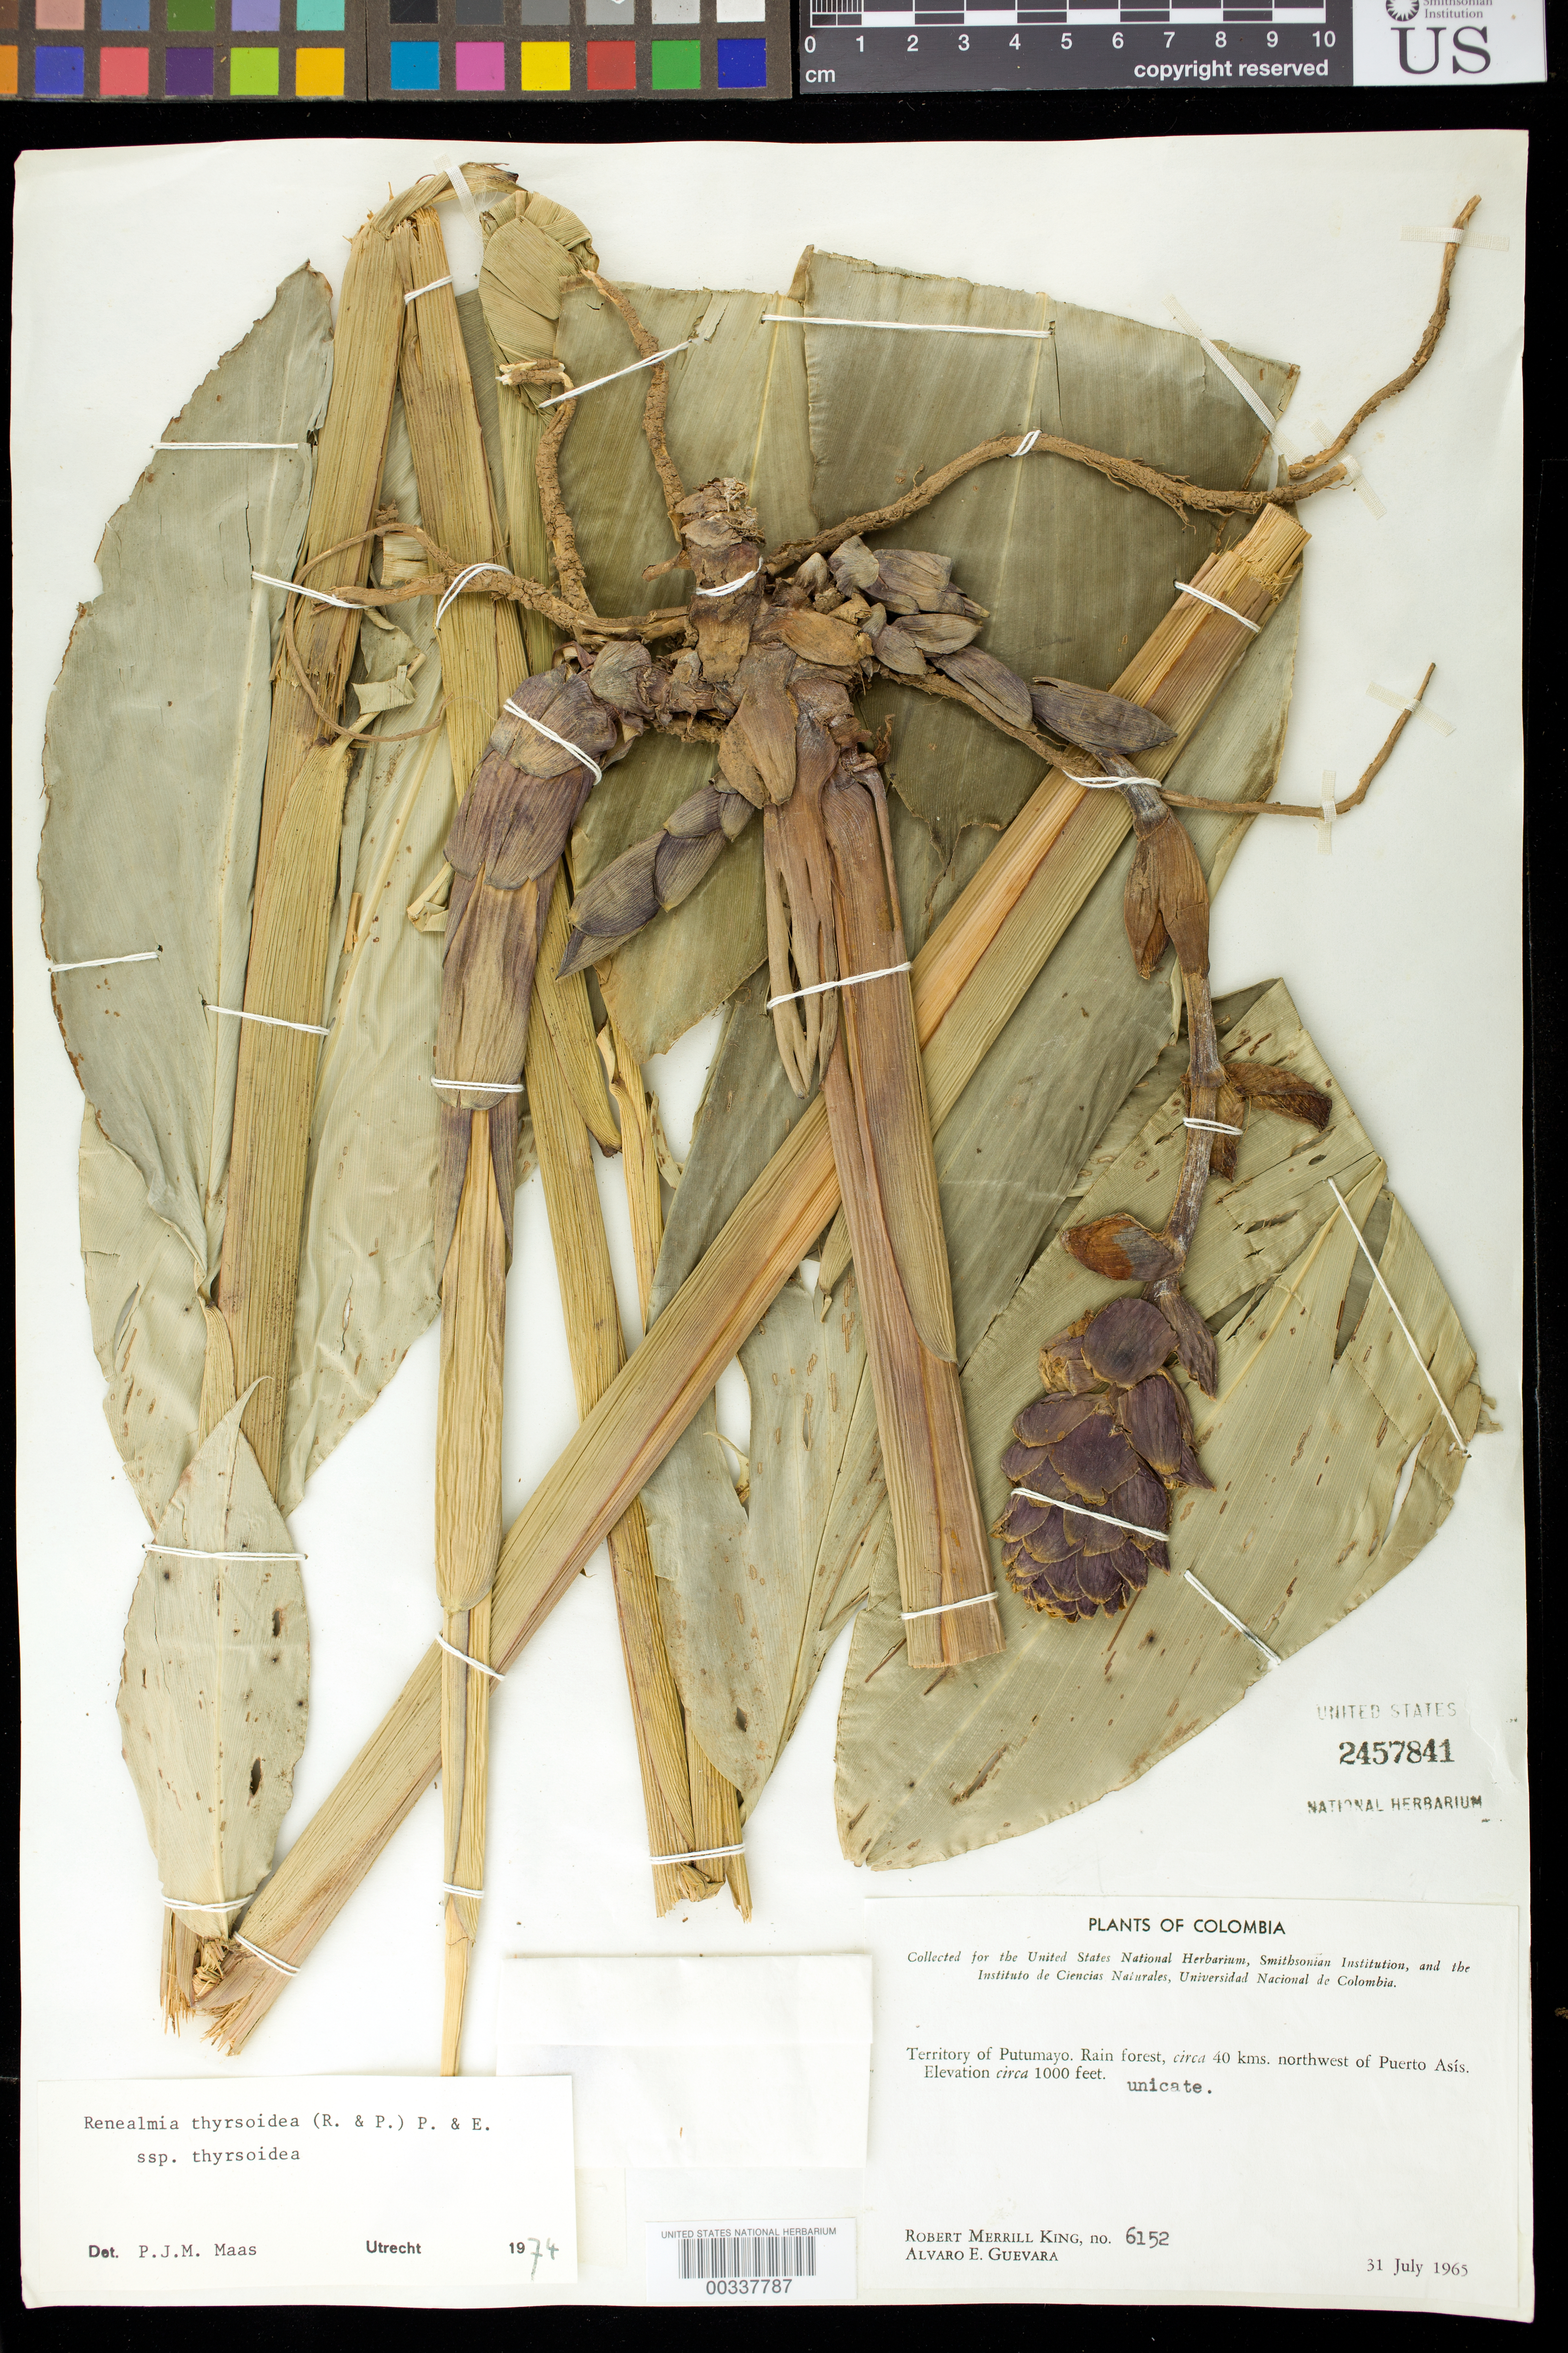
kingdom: Plantae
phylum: Tracheophyta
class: Liliopsida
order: Zingiberales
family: Zingiberaceae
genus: Renealmia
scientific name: Renealmia thyrsoidea subsp. thyrsoidea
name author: (Ruiz & Pav.) Poepp. & Endl.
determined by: Maas, Paul J. M.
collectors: R. M. King & A. E. Guevara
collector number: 6152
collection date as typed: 31 Jul 1965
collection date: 1965-07-31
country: Colombia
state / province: Putumayo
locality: Rain forest, circa 40 km NW of Puerto Asis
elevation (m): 305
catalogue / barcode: US 2457841